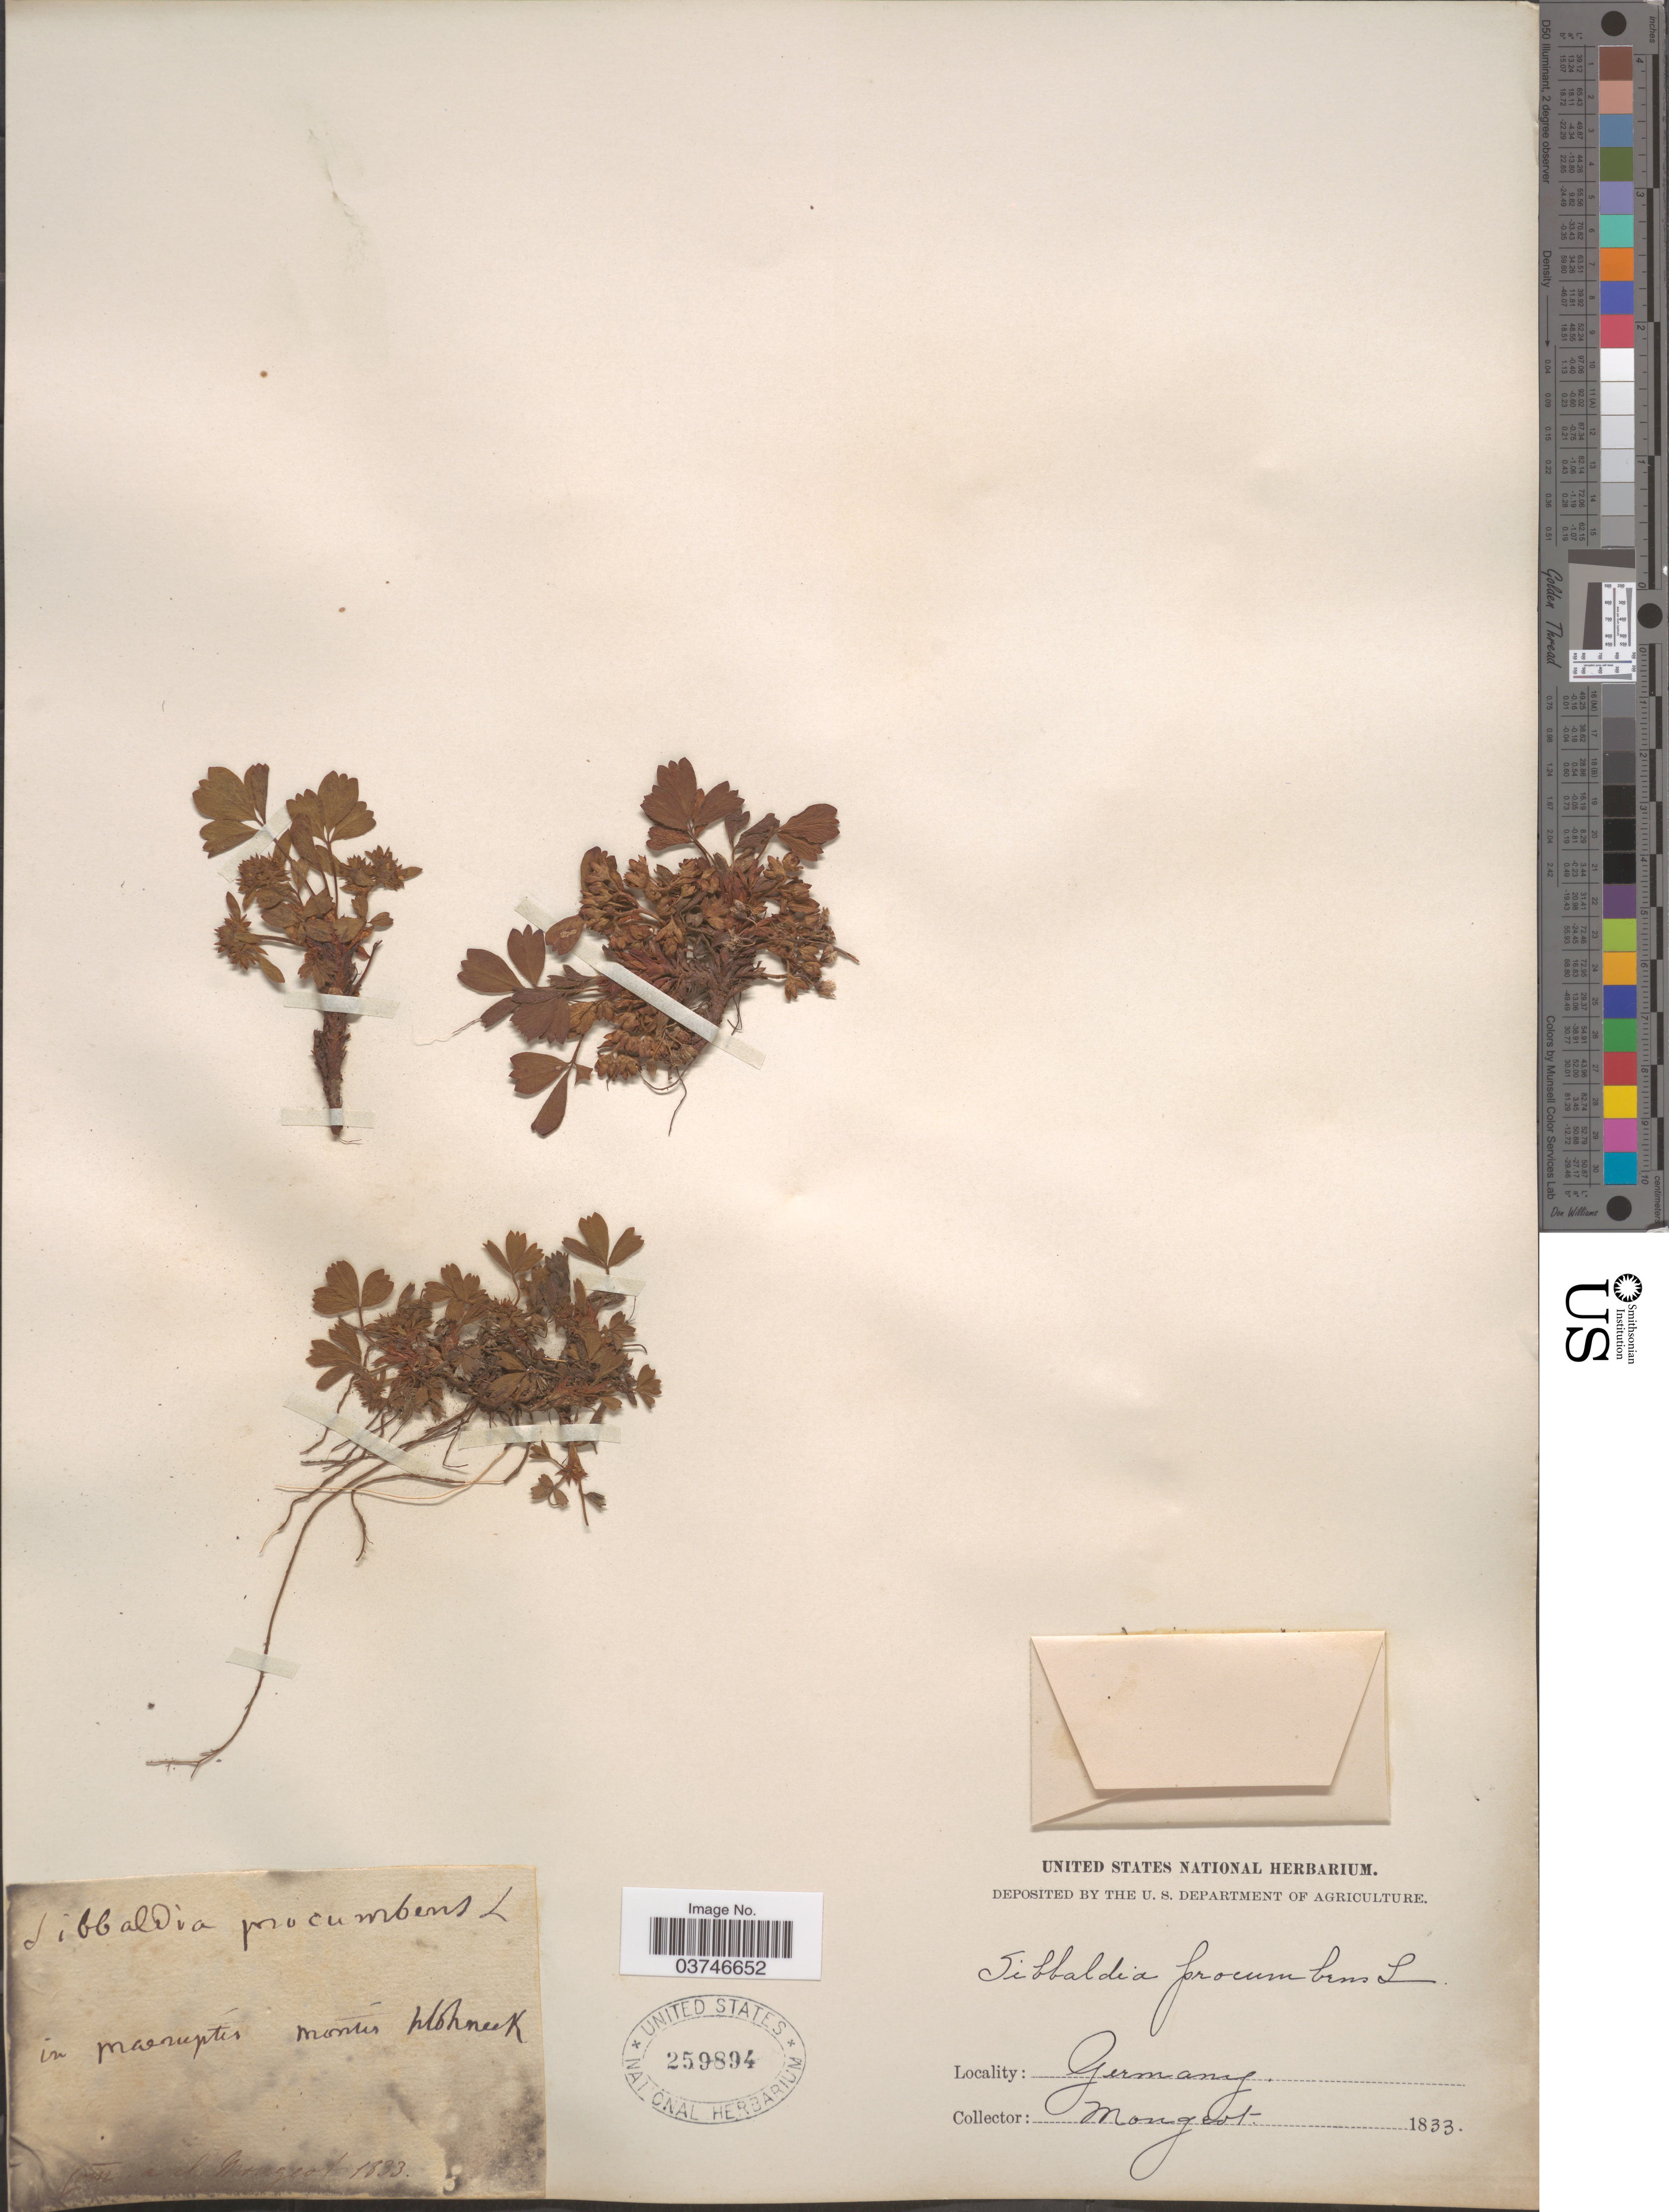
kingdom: Plantae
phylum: Tracheophyta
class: Magnoliopsida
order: Rosales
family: Rosaceae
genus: Sibbaldia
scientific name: Sibbaldia procumbens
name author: L.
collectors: -. Mougeot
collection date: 1833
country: Germany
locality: In præruptis montis Hohneck.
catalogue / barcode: US 259894